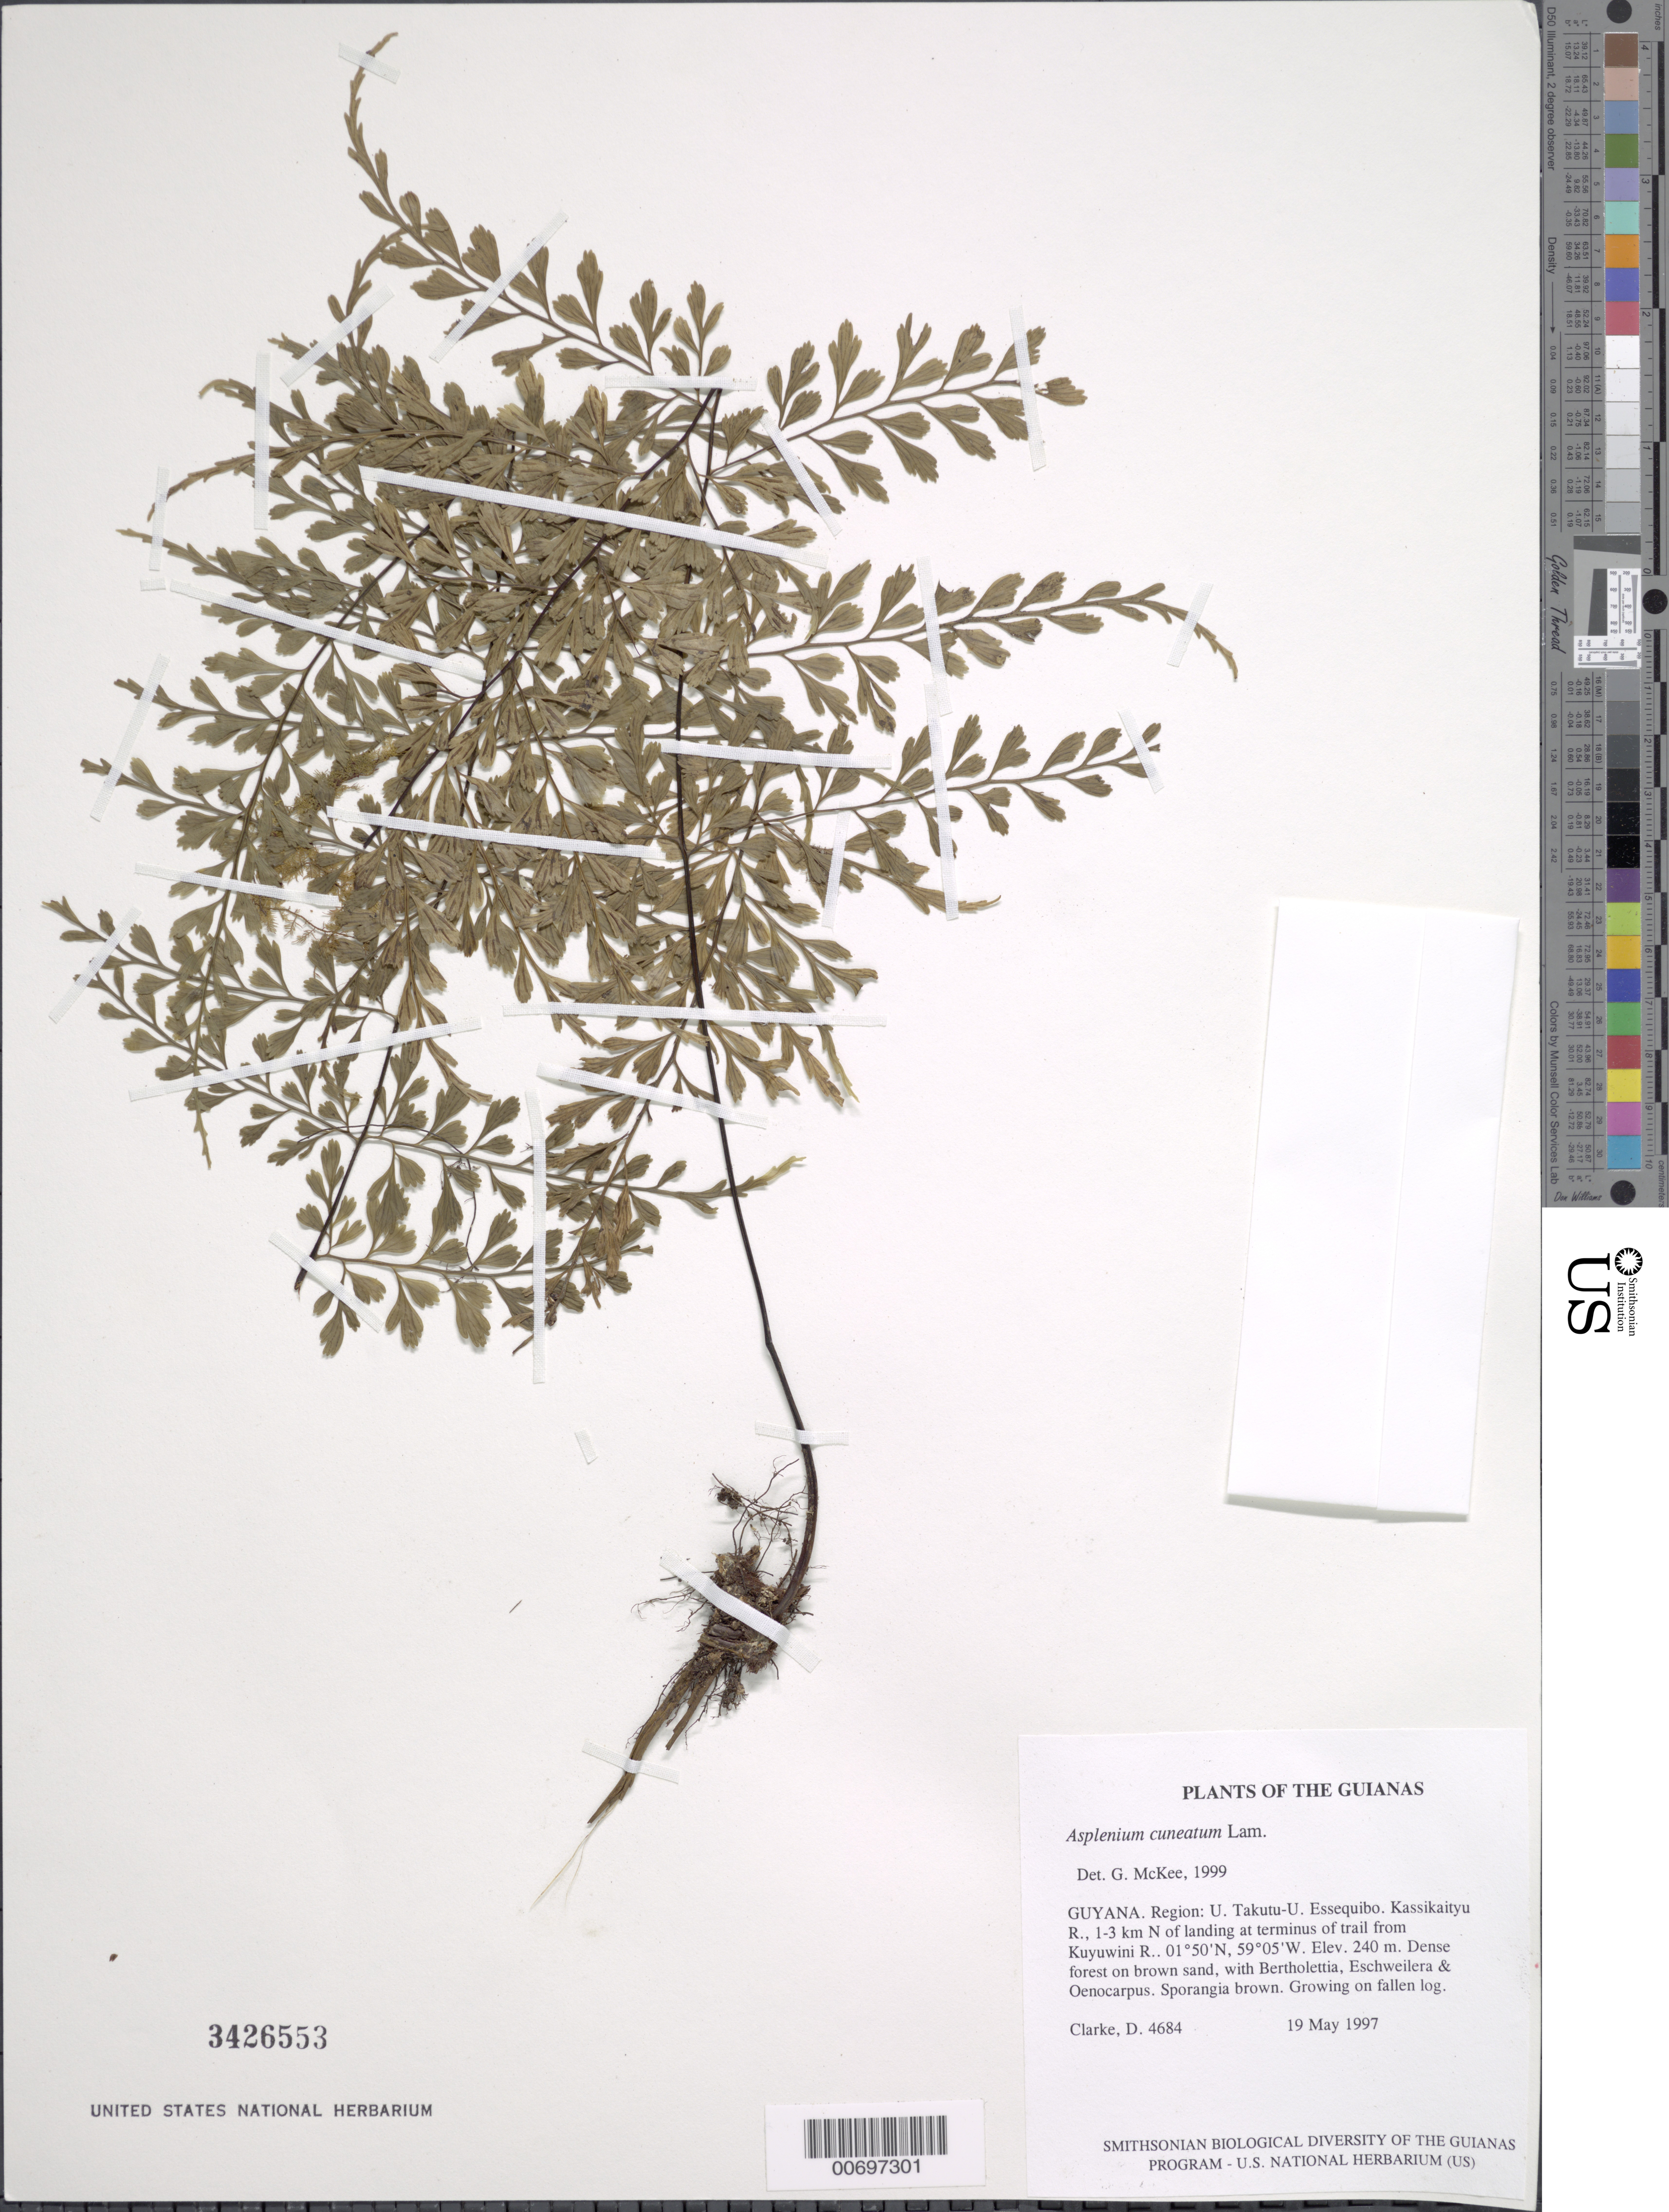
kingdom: Plantae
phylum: Tracheophyta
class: Polypodiopsida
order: Polypodiales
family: Aspleniaceae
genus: Asplenium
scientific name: Asplenium cuneatum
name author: Lam.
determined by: McKee, G. S., (US), NMNH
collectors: H. D. Clarke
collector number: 4684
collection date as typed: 19 May 1997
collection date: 1997-05-19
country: Guyana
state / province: U. Takutu-U. Essequibo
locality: Kassikaityu R., 1-3 km N of landing at terminus of trail from Kuyuwini R.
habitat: Dense forest on brown sand, with Bertholettia, Eschweilera & Oenocarpus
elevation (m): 240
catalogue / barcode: US 3426553